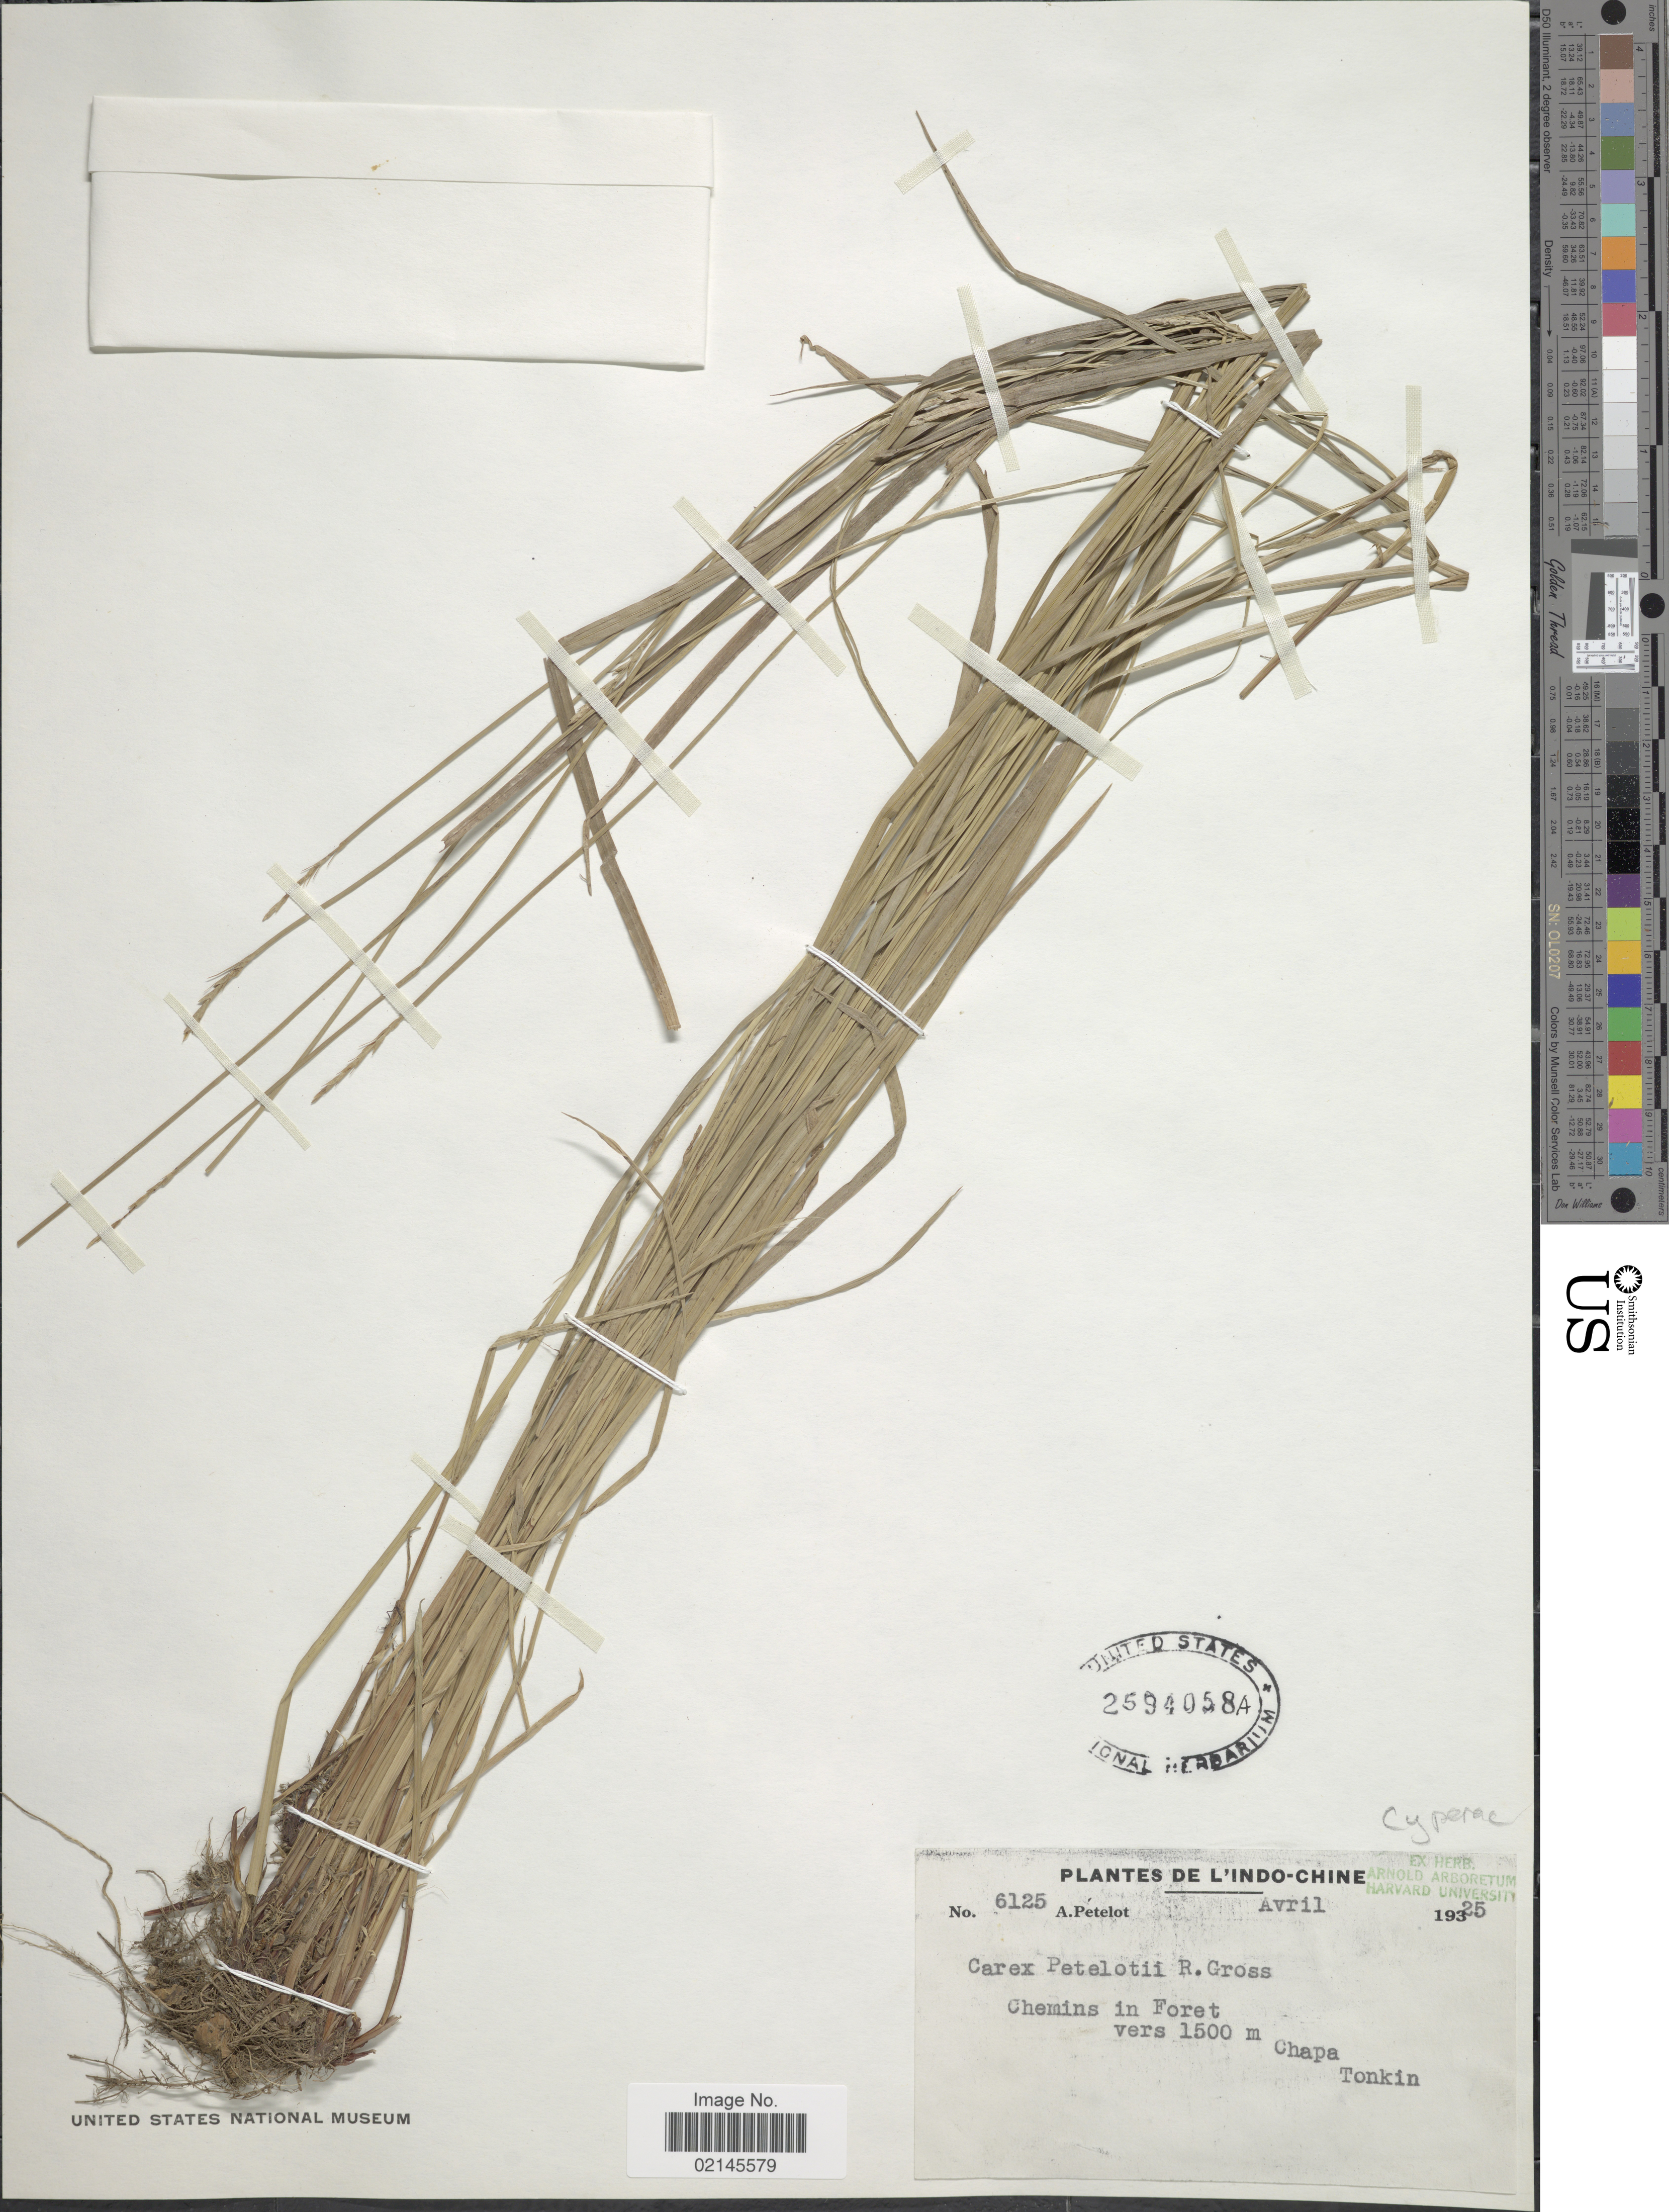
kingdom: Plantae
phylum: Tracheophyta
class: Liliopsida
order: Poales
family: Cyperaceae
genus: Carex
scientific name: Carex petelotii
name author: R. Gross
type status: Isotype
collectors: A. Petelot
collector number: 6125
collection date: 1925-04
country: Vietnam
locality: Indo-Chine, Chemins in Foret, Chapa, Tonkin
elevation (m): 1500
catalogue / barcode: US 2594058A